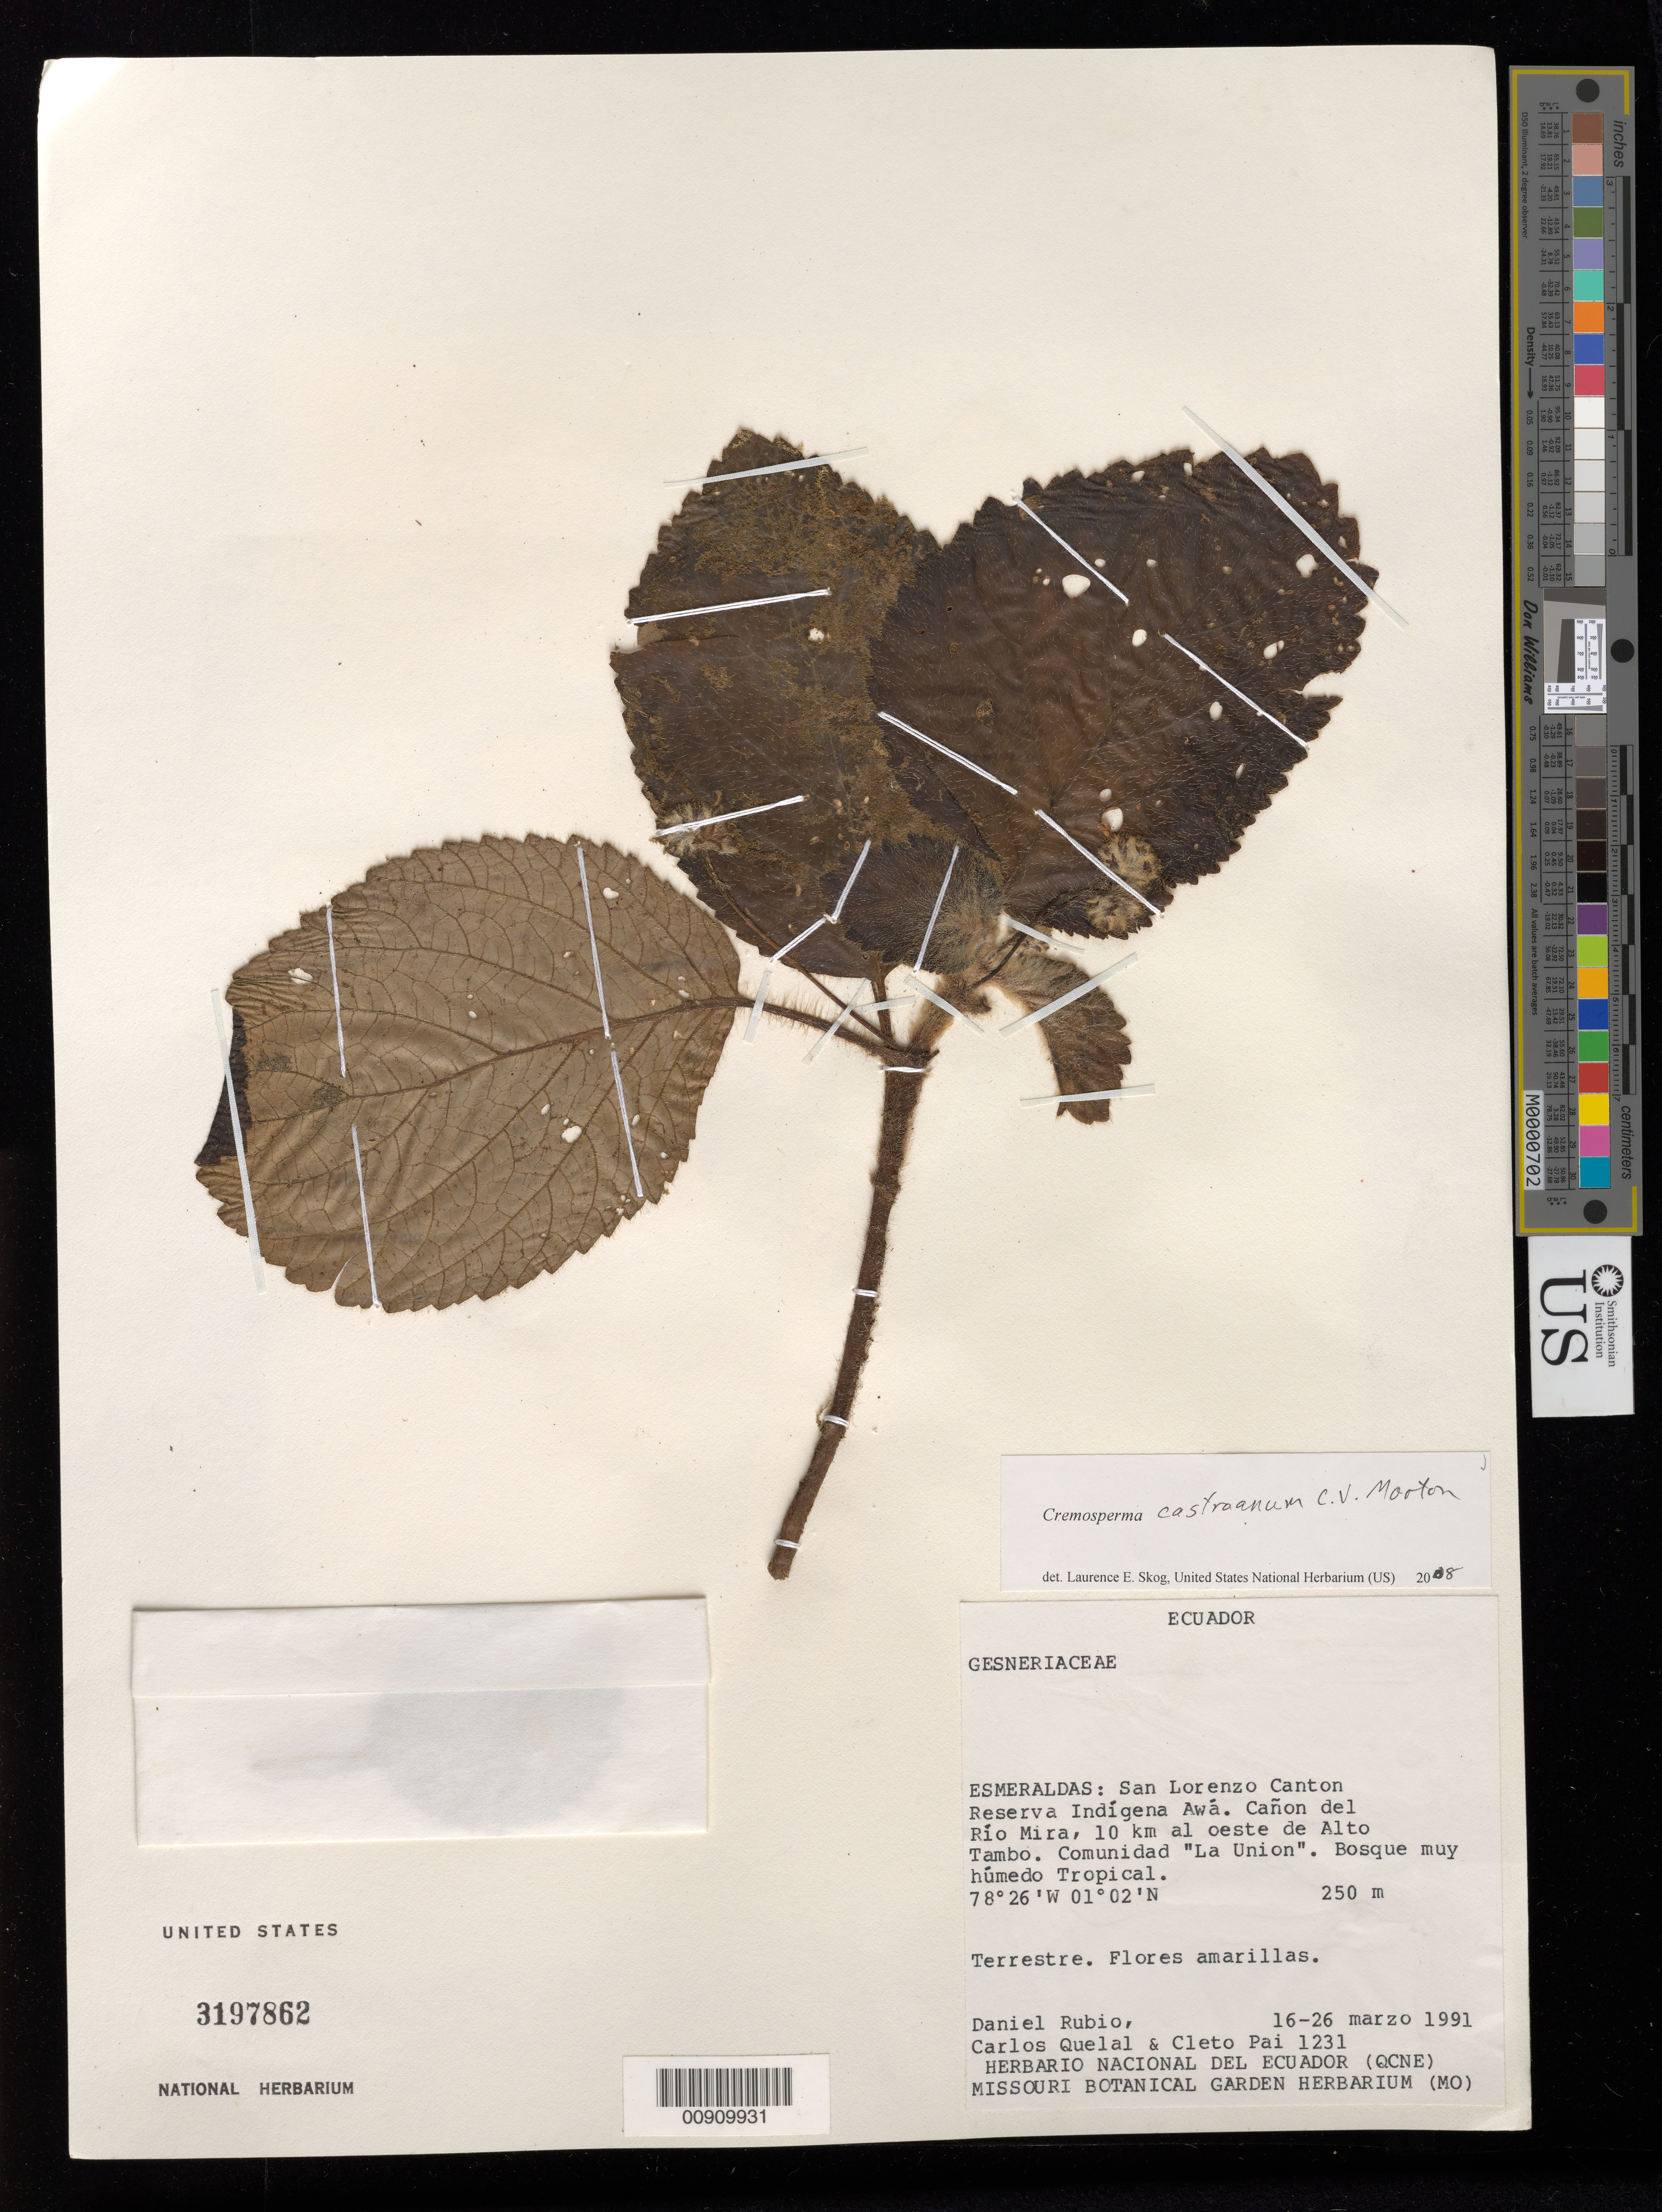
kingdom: Plantae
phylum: Tracheophyta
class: Magnoliopsida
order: Lamiales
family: Gesneriaceae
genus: Cremosperma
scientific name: Cremosperma castroanum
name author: C.V. Morton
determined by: Skog, Laurence E.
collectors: D. Rubio, C. Quelal & C. Pai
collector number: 1231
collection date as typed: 16-26 Mar 1991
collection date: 1991-03-16/1991-03-26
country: Ecuador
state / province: Esmeraldas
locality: Esmeraldas: San Lorenzo Canton. Reserva Indígena Awá, cañon del Río Mira, 10 km al oeste de Alto Tambo, comunidad "La Union"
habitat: Bosque muy húmedo tropical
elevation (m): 250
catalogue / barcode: US 3197862